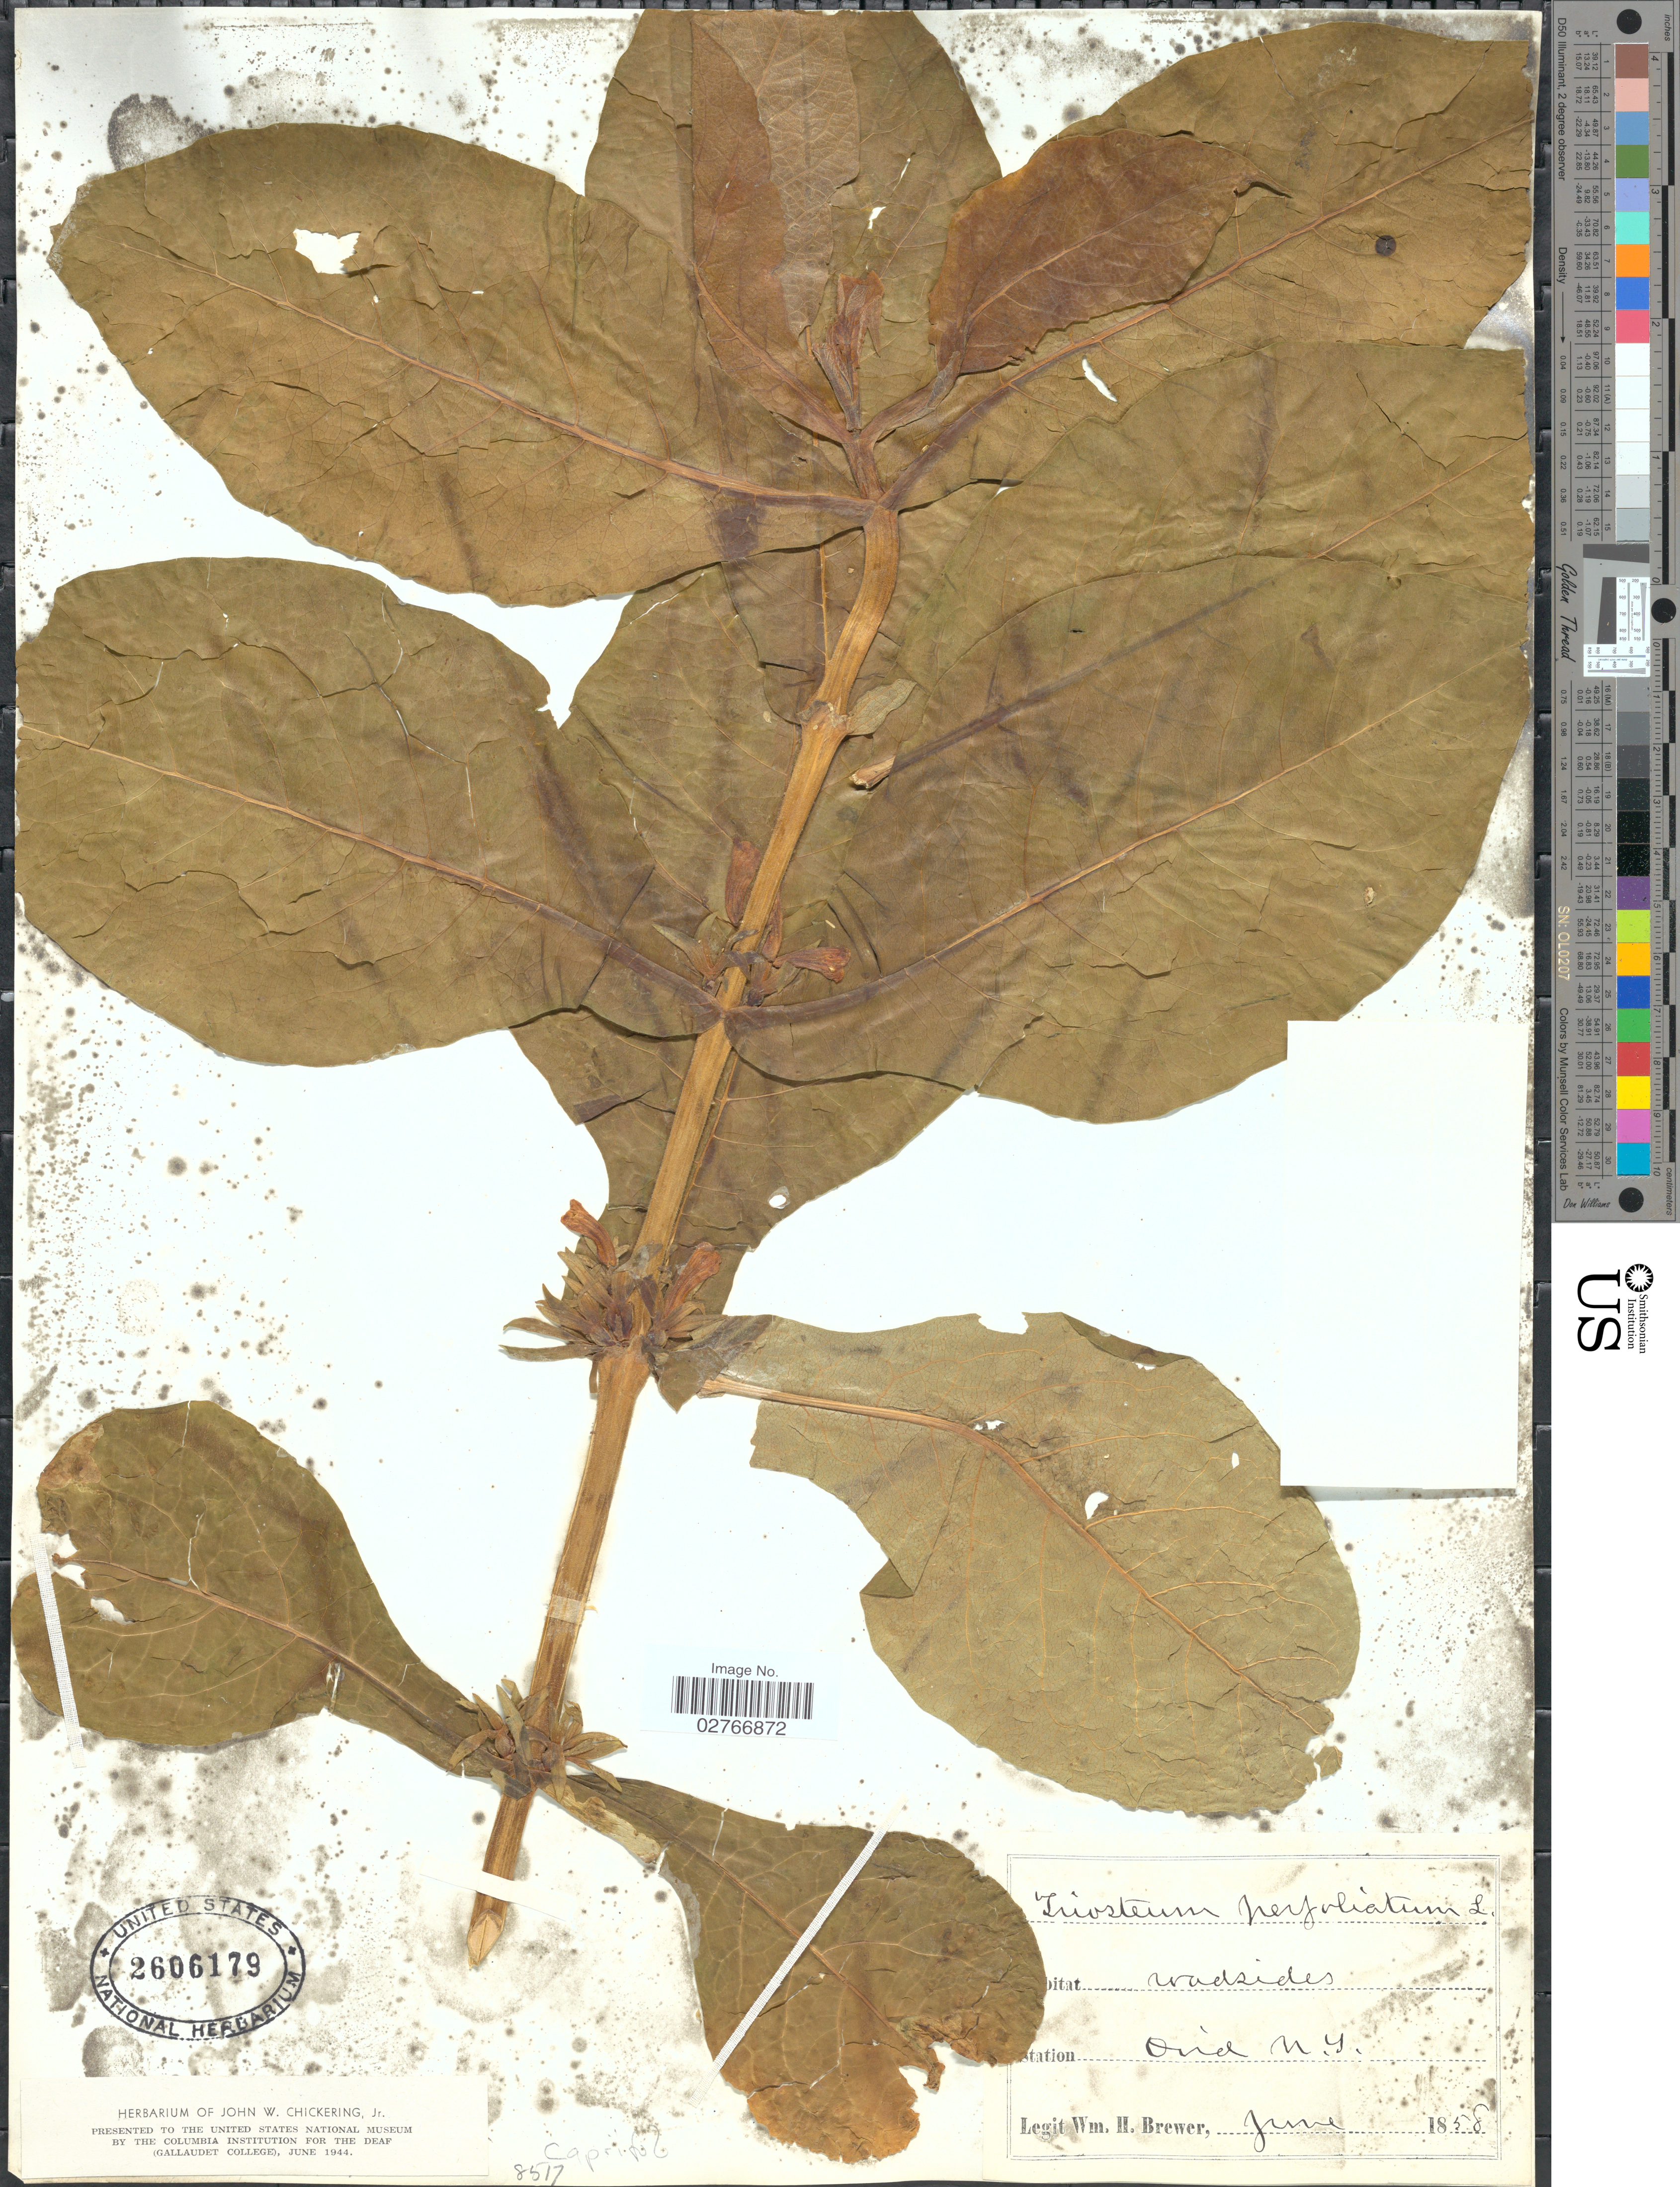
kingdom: Plantae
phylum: Tracheophyta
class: Magnoliopsida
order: Dipsacales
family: Caprifoliaceae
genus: Triosteum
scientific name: Triosteum perfoliatum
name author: L.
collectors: W. H. Brewer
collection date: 1858-06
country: United States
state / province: New York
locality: Ovid.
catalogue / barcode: US 2606179